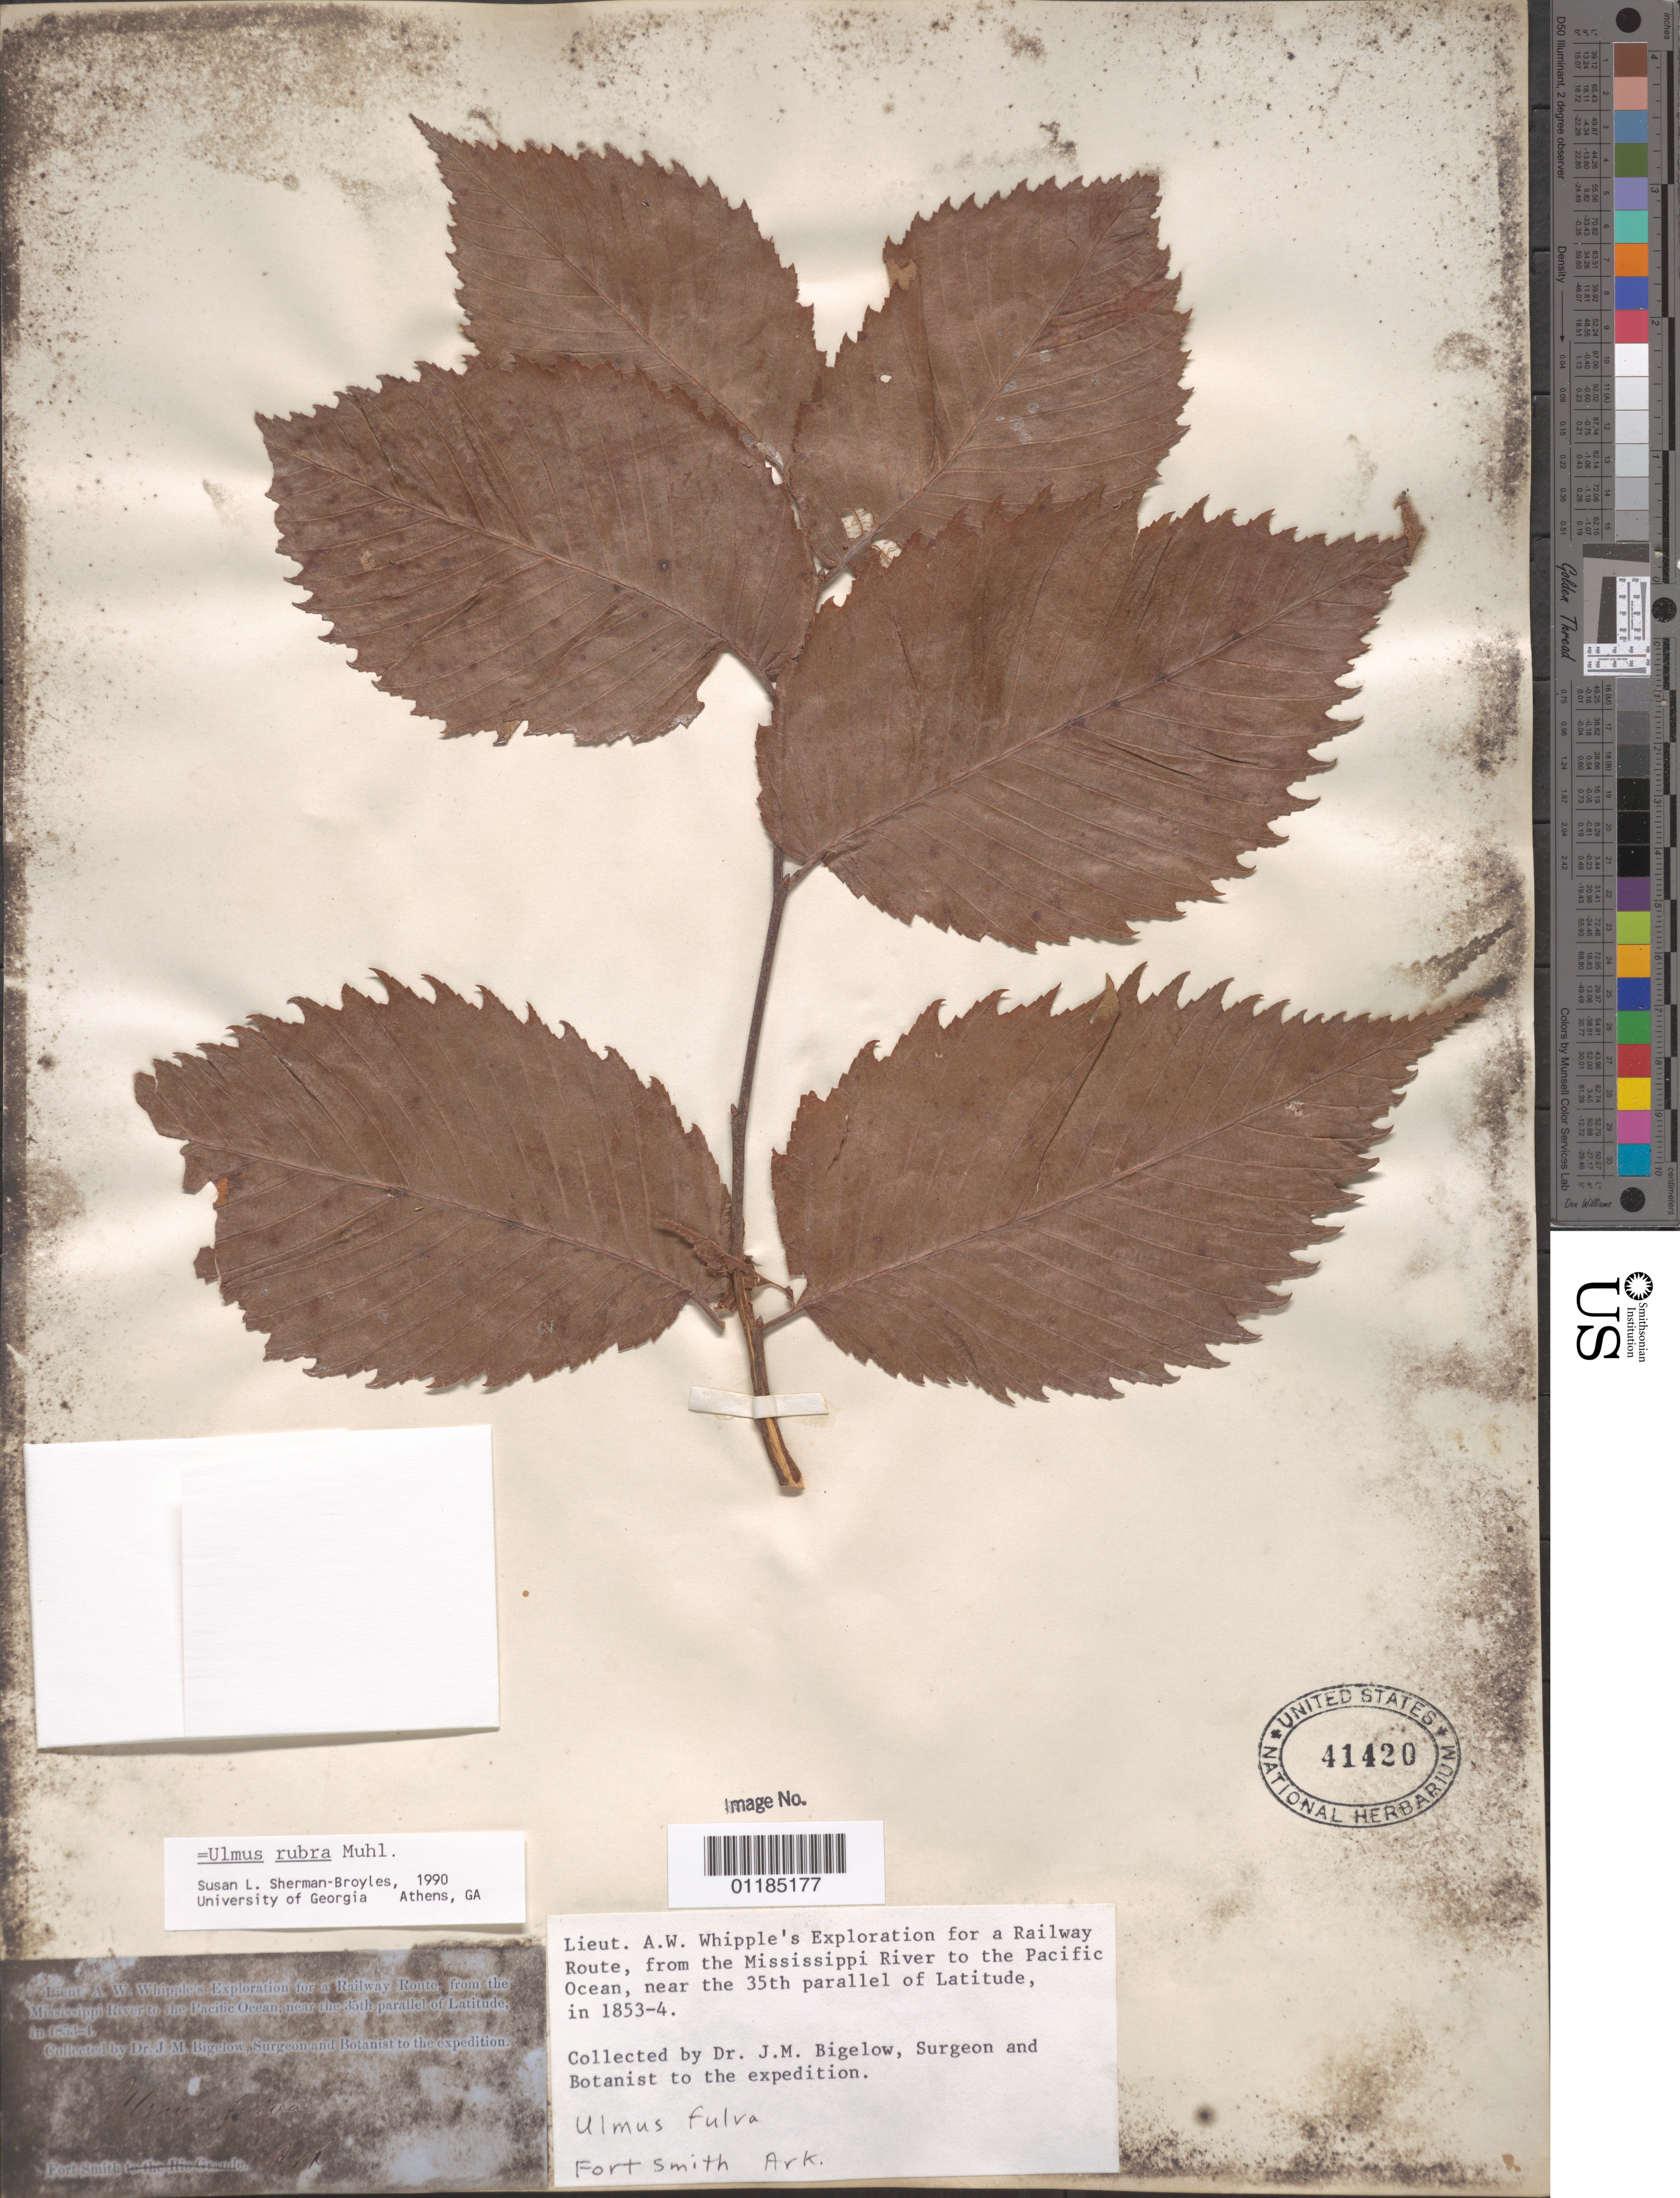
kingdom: Plantae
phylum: Tracheophyta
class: Magnoliopsida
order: Rosales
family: Ulmaceae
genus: Ulmus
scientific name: Ulmus rubra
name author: Muhl.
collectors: J. M. Bigelow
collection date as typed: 1853 to -- -- 1854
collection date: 1853/1854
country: United States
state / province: Arkansas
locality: Fort smith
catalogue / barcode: US 41420